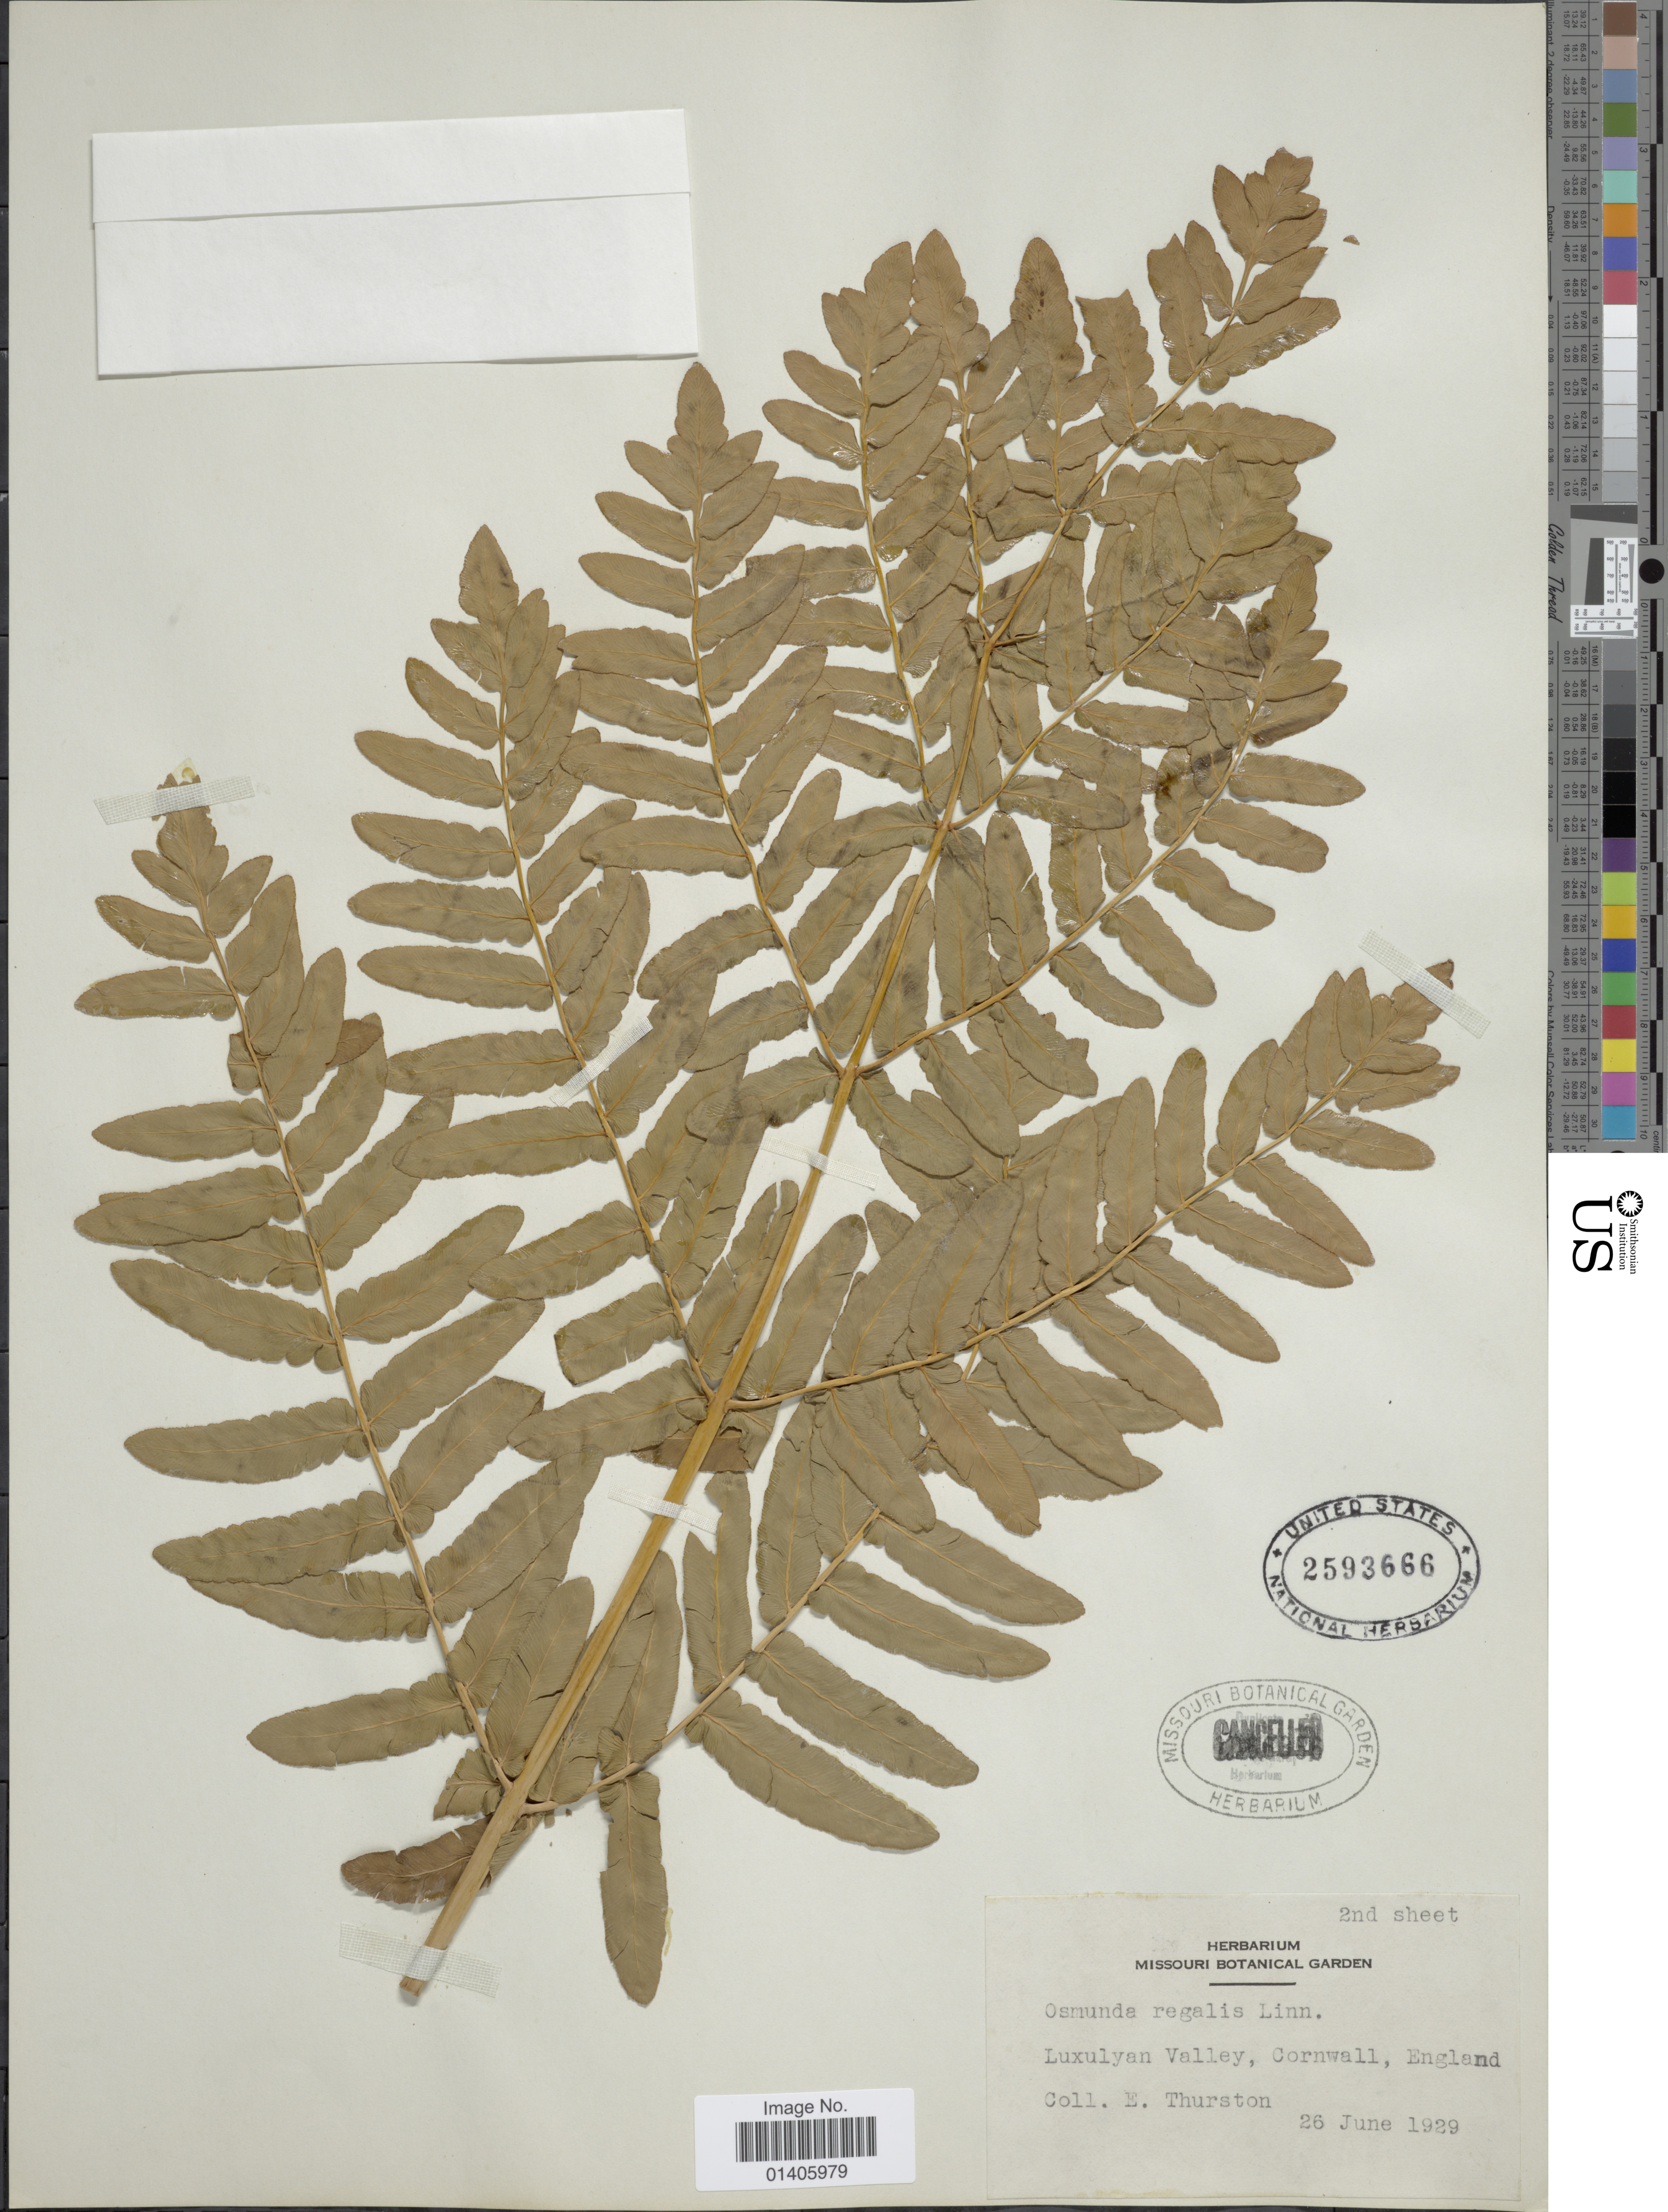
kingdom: Plantae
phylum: Tracheophyta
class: Polypodiopsida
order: Osmundales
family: Osmundaceae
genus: Osmunda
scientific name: Osmunda regalis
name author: L.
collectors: E. Thurston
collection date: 1929-06-26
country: United Kingdom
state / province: England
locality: Luxulyan Valley, Cornwall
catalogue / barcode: US 2593666